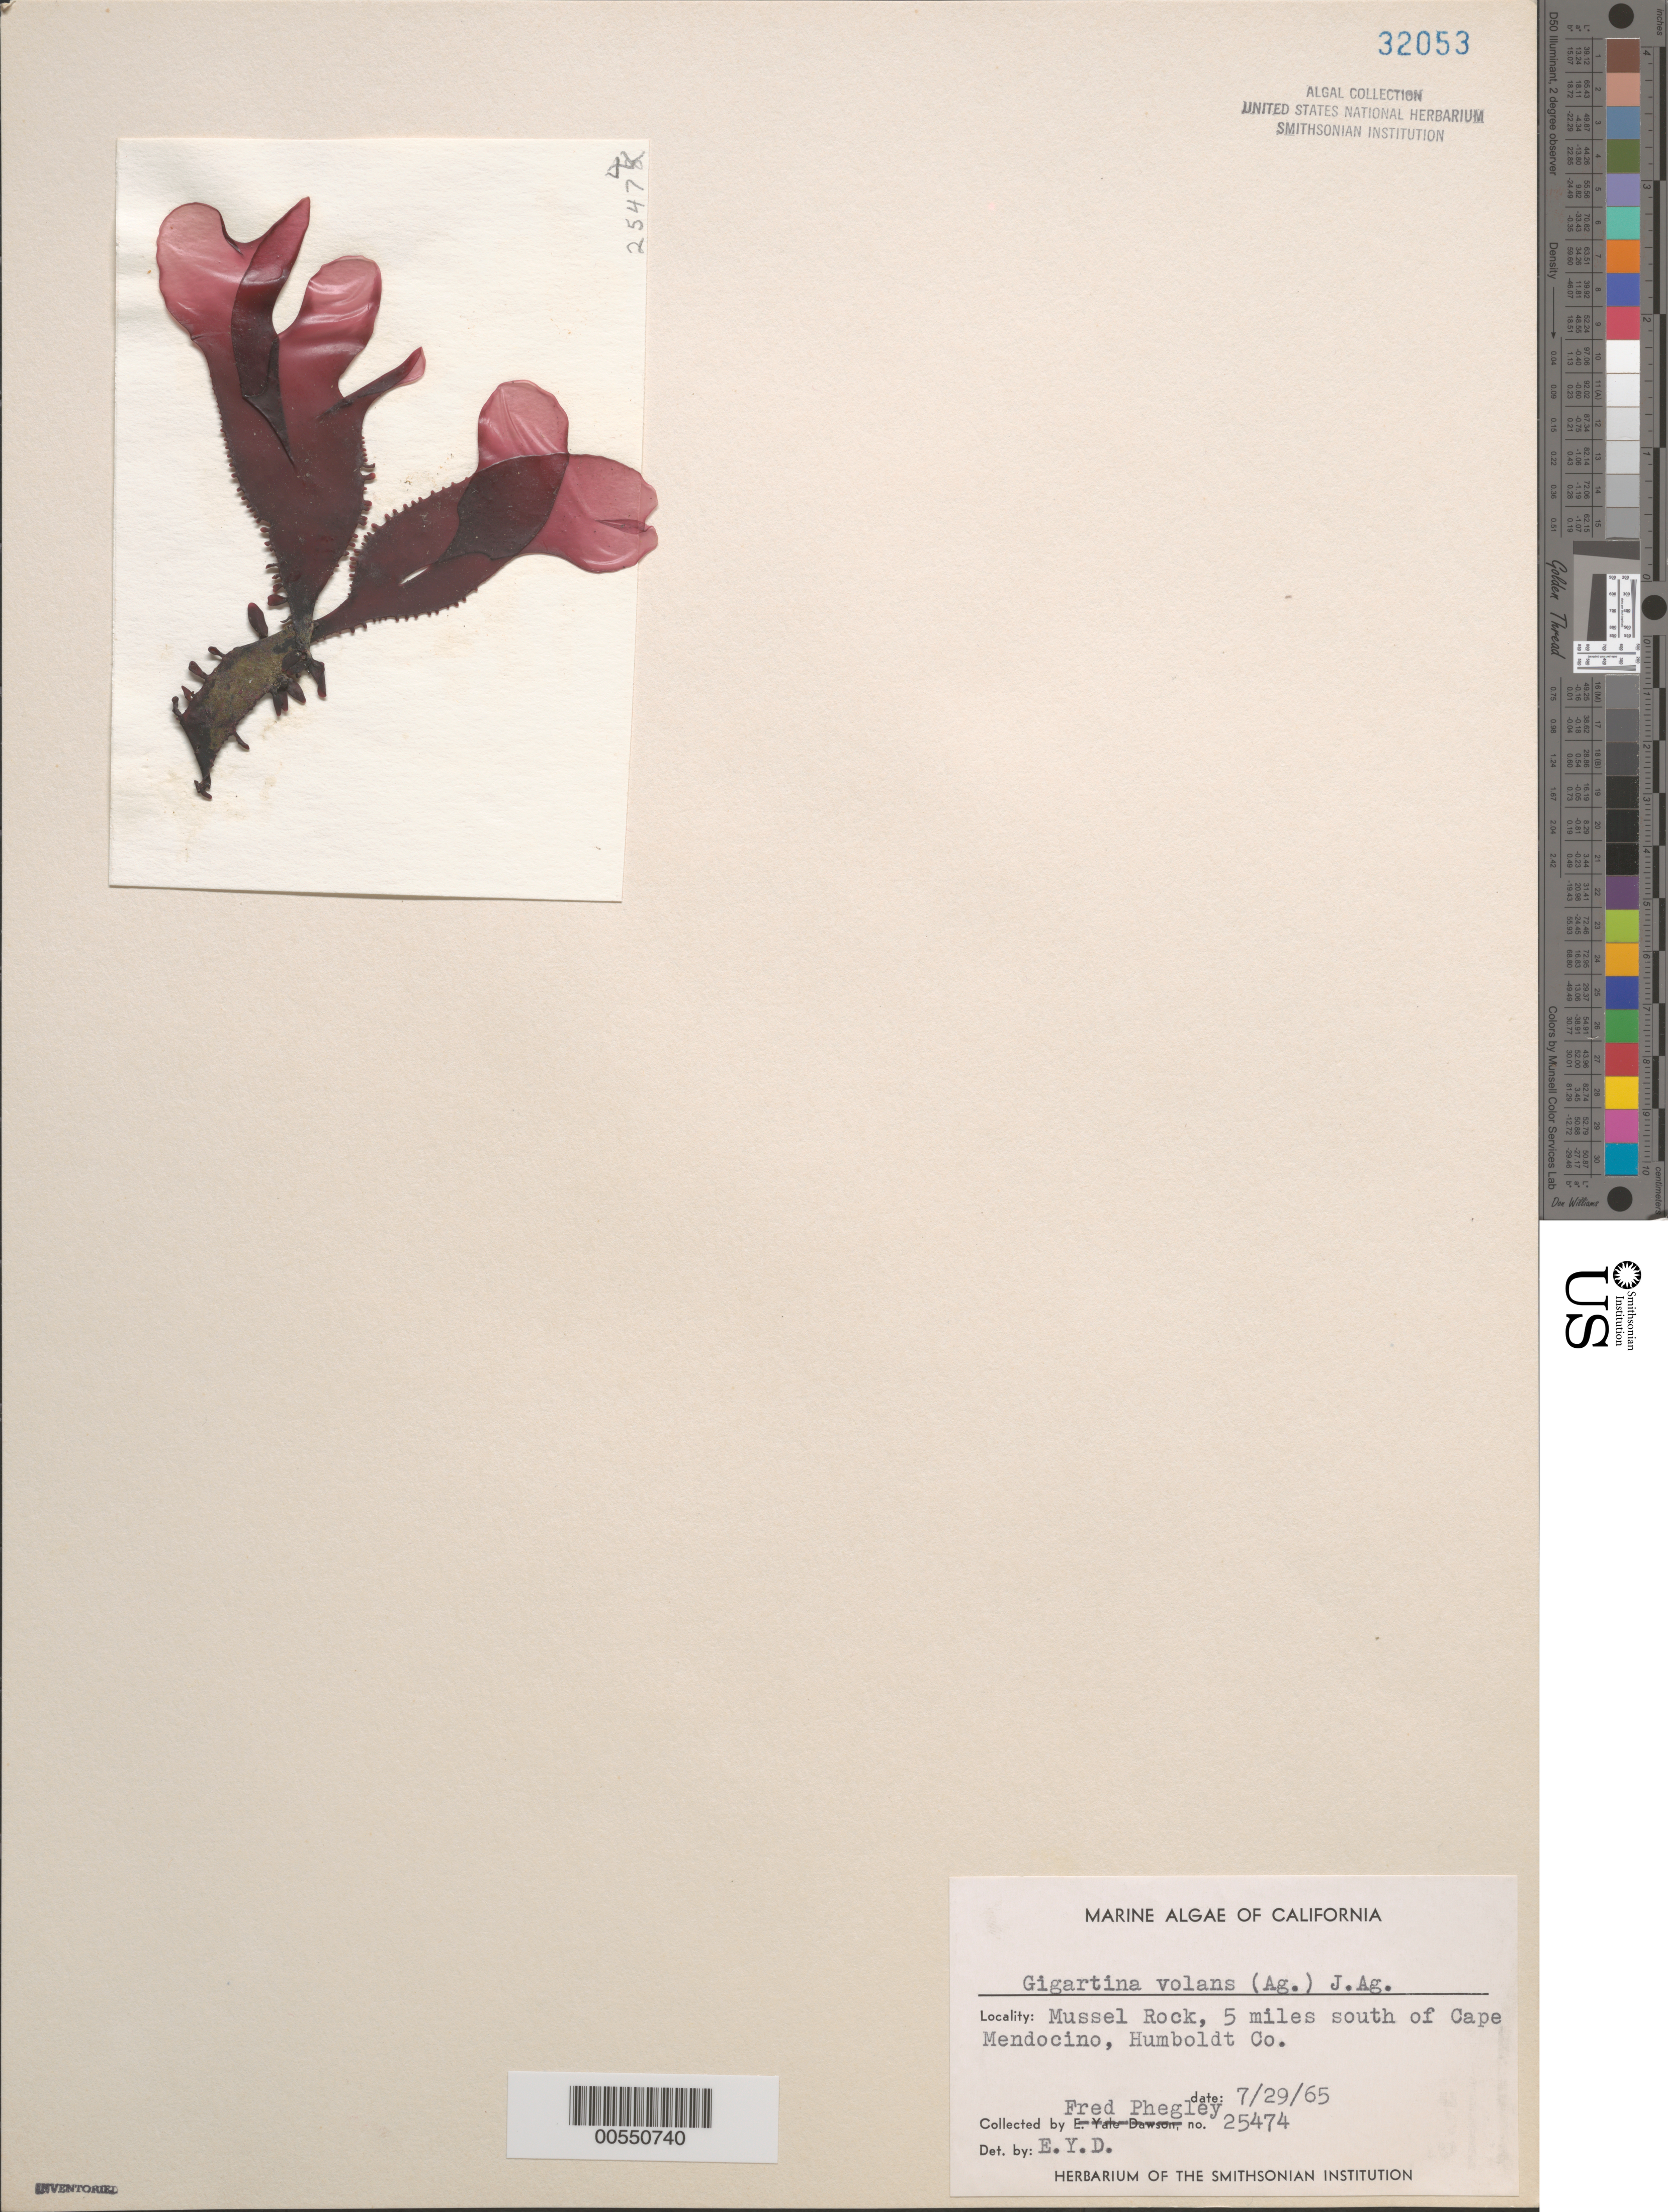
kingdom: Plantae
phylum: Rhodophyta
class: Florideophyceae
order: Gigartinales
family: Gigartinaceae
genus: Mazzaella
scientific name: Mazzaella volans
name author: (C. Agardh) Fredericq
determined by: Algae name updating Project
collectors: F. Phegley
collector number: EYD 25474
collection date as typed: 29 Jul 1965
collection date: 1965-07-29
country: United States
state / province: California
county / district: Humboldt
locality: Mussel Rock, 5 miles south of Cape Mendocino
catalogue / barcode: US 32053